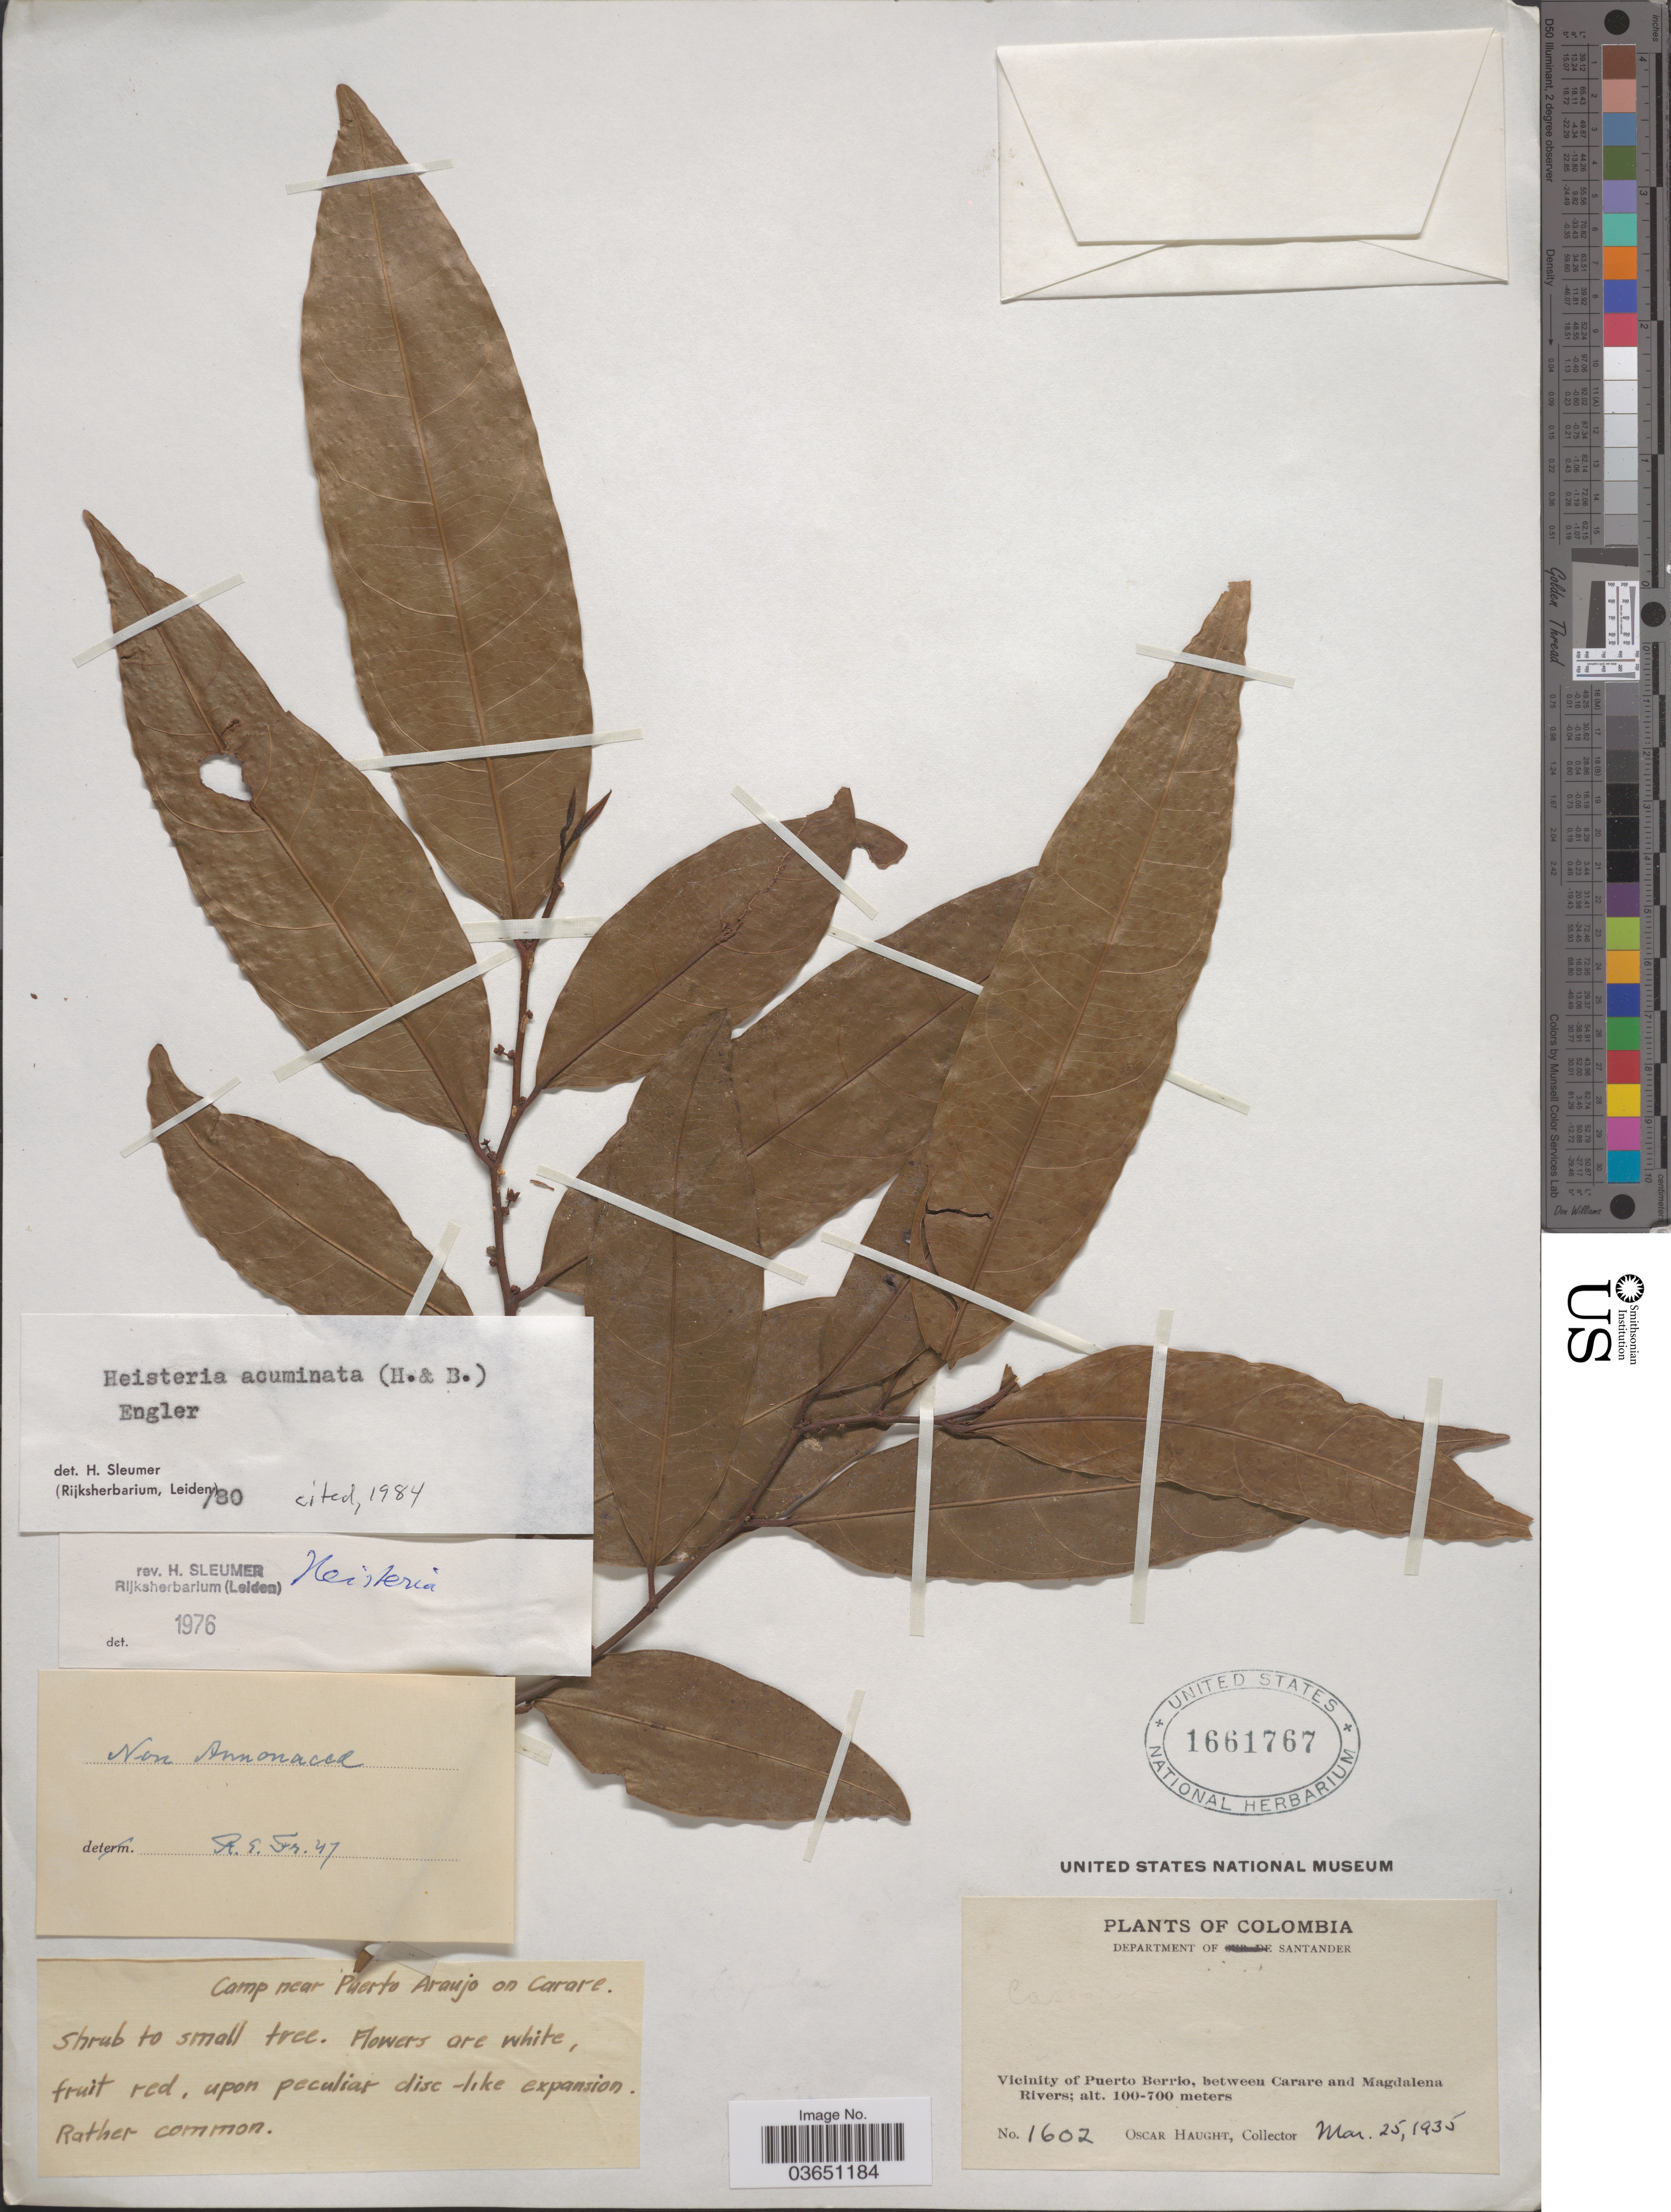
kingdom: Plantae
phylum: Tracheophyta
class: Magnoliopsida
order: Santalales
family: Erythropalaceae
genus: Heisteria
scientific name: Heisteria acuminata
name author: (Humb. & Bonpl.) Engl.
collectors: O. L. Haught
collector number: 1602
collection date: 1935-03-25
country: Colombia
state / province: Santander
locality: Camp near Puerto Araujo on Carare. Department of Santander. Vicinity of Puerto Berrio, between Carare and Magdalena Rivers.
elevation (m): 100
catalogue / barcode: US 1661767